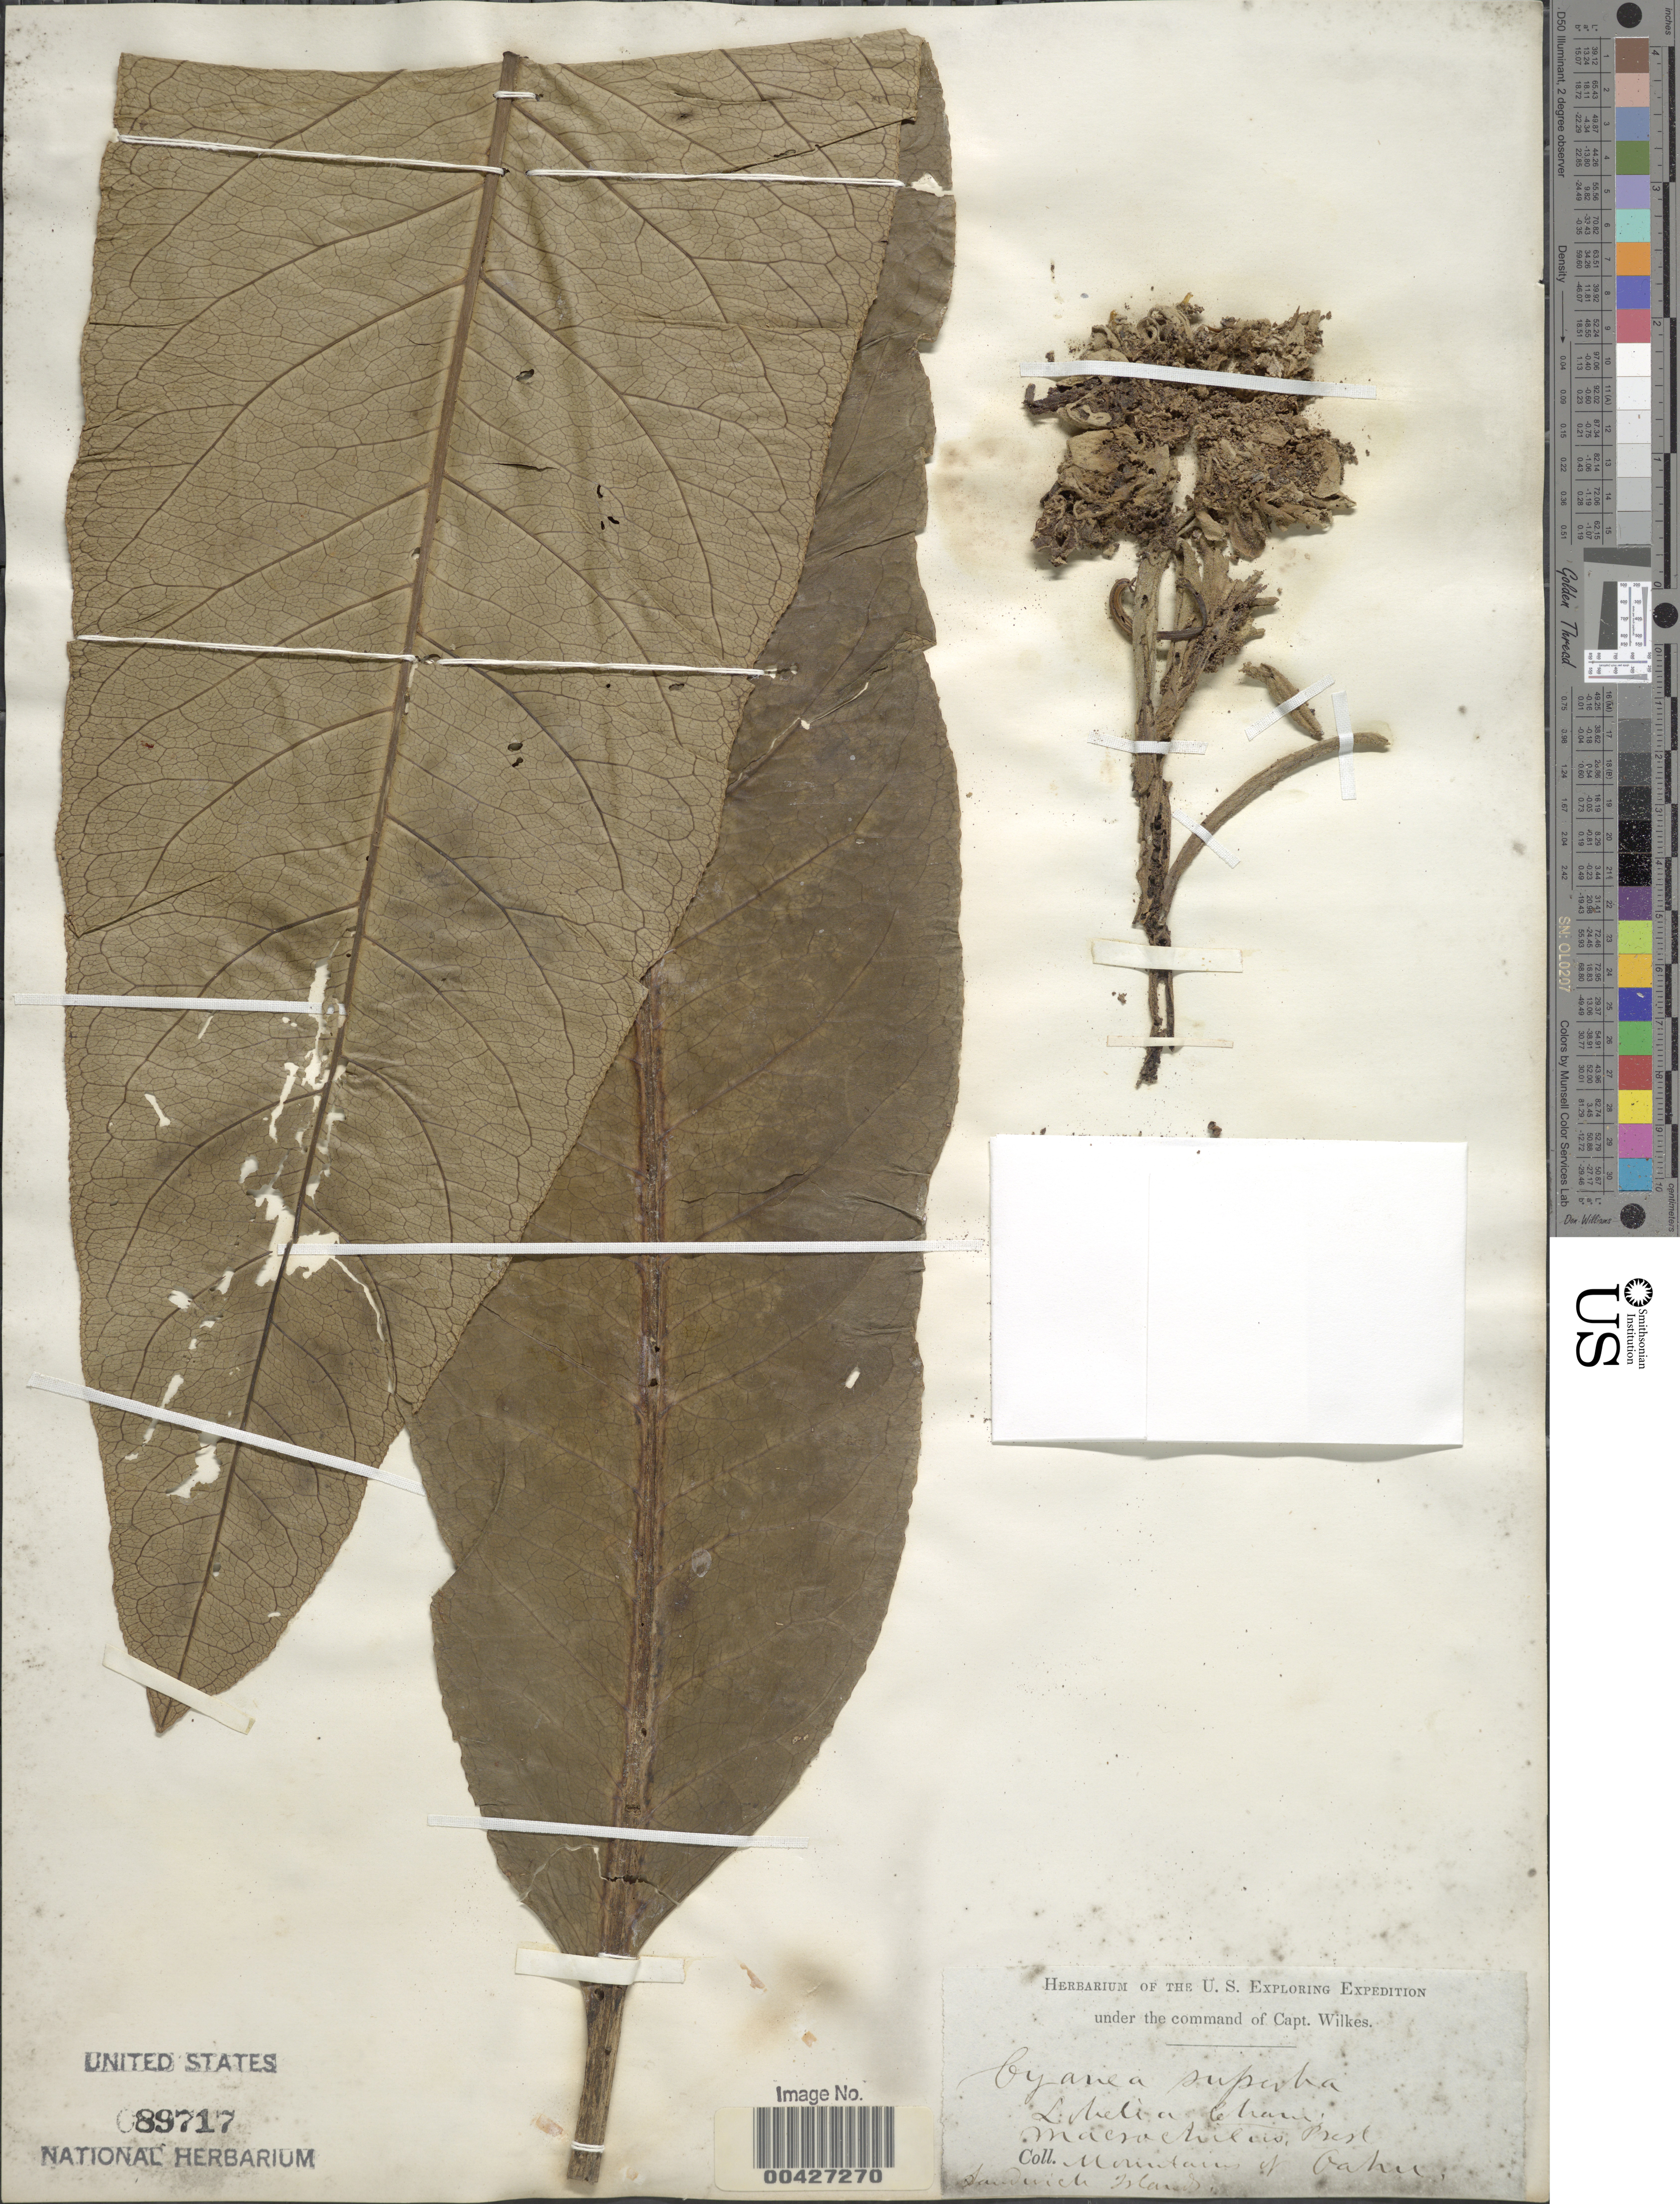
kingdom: Plantae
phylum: Tracheophyta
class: Magnoliopsida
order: Asterales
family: Campanulaceae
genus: Cyanea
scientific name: Cyanea superba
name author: (Cham.) A. Gray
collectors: Wilkes Explor. Exped.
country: United States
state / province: Hawaii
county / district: Honolulu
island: Oahu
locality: Mountains of Oahu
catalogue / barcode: US 89717